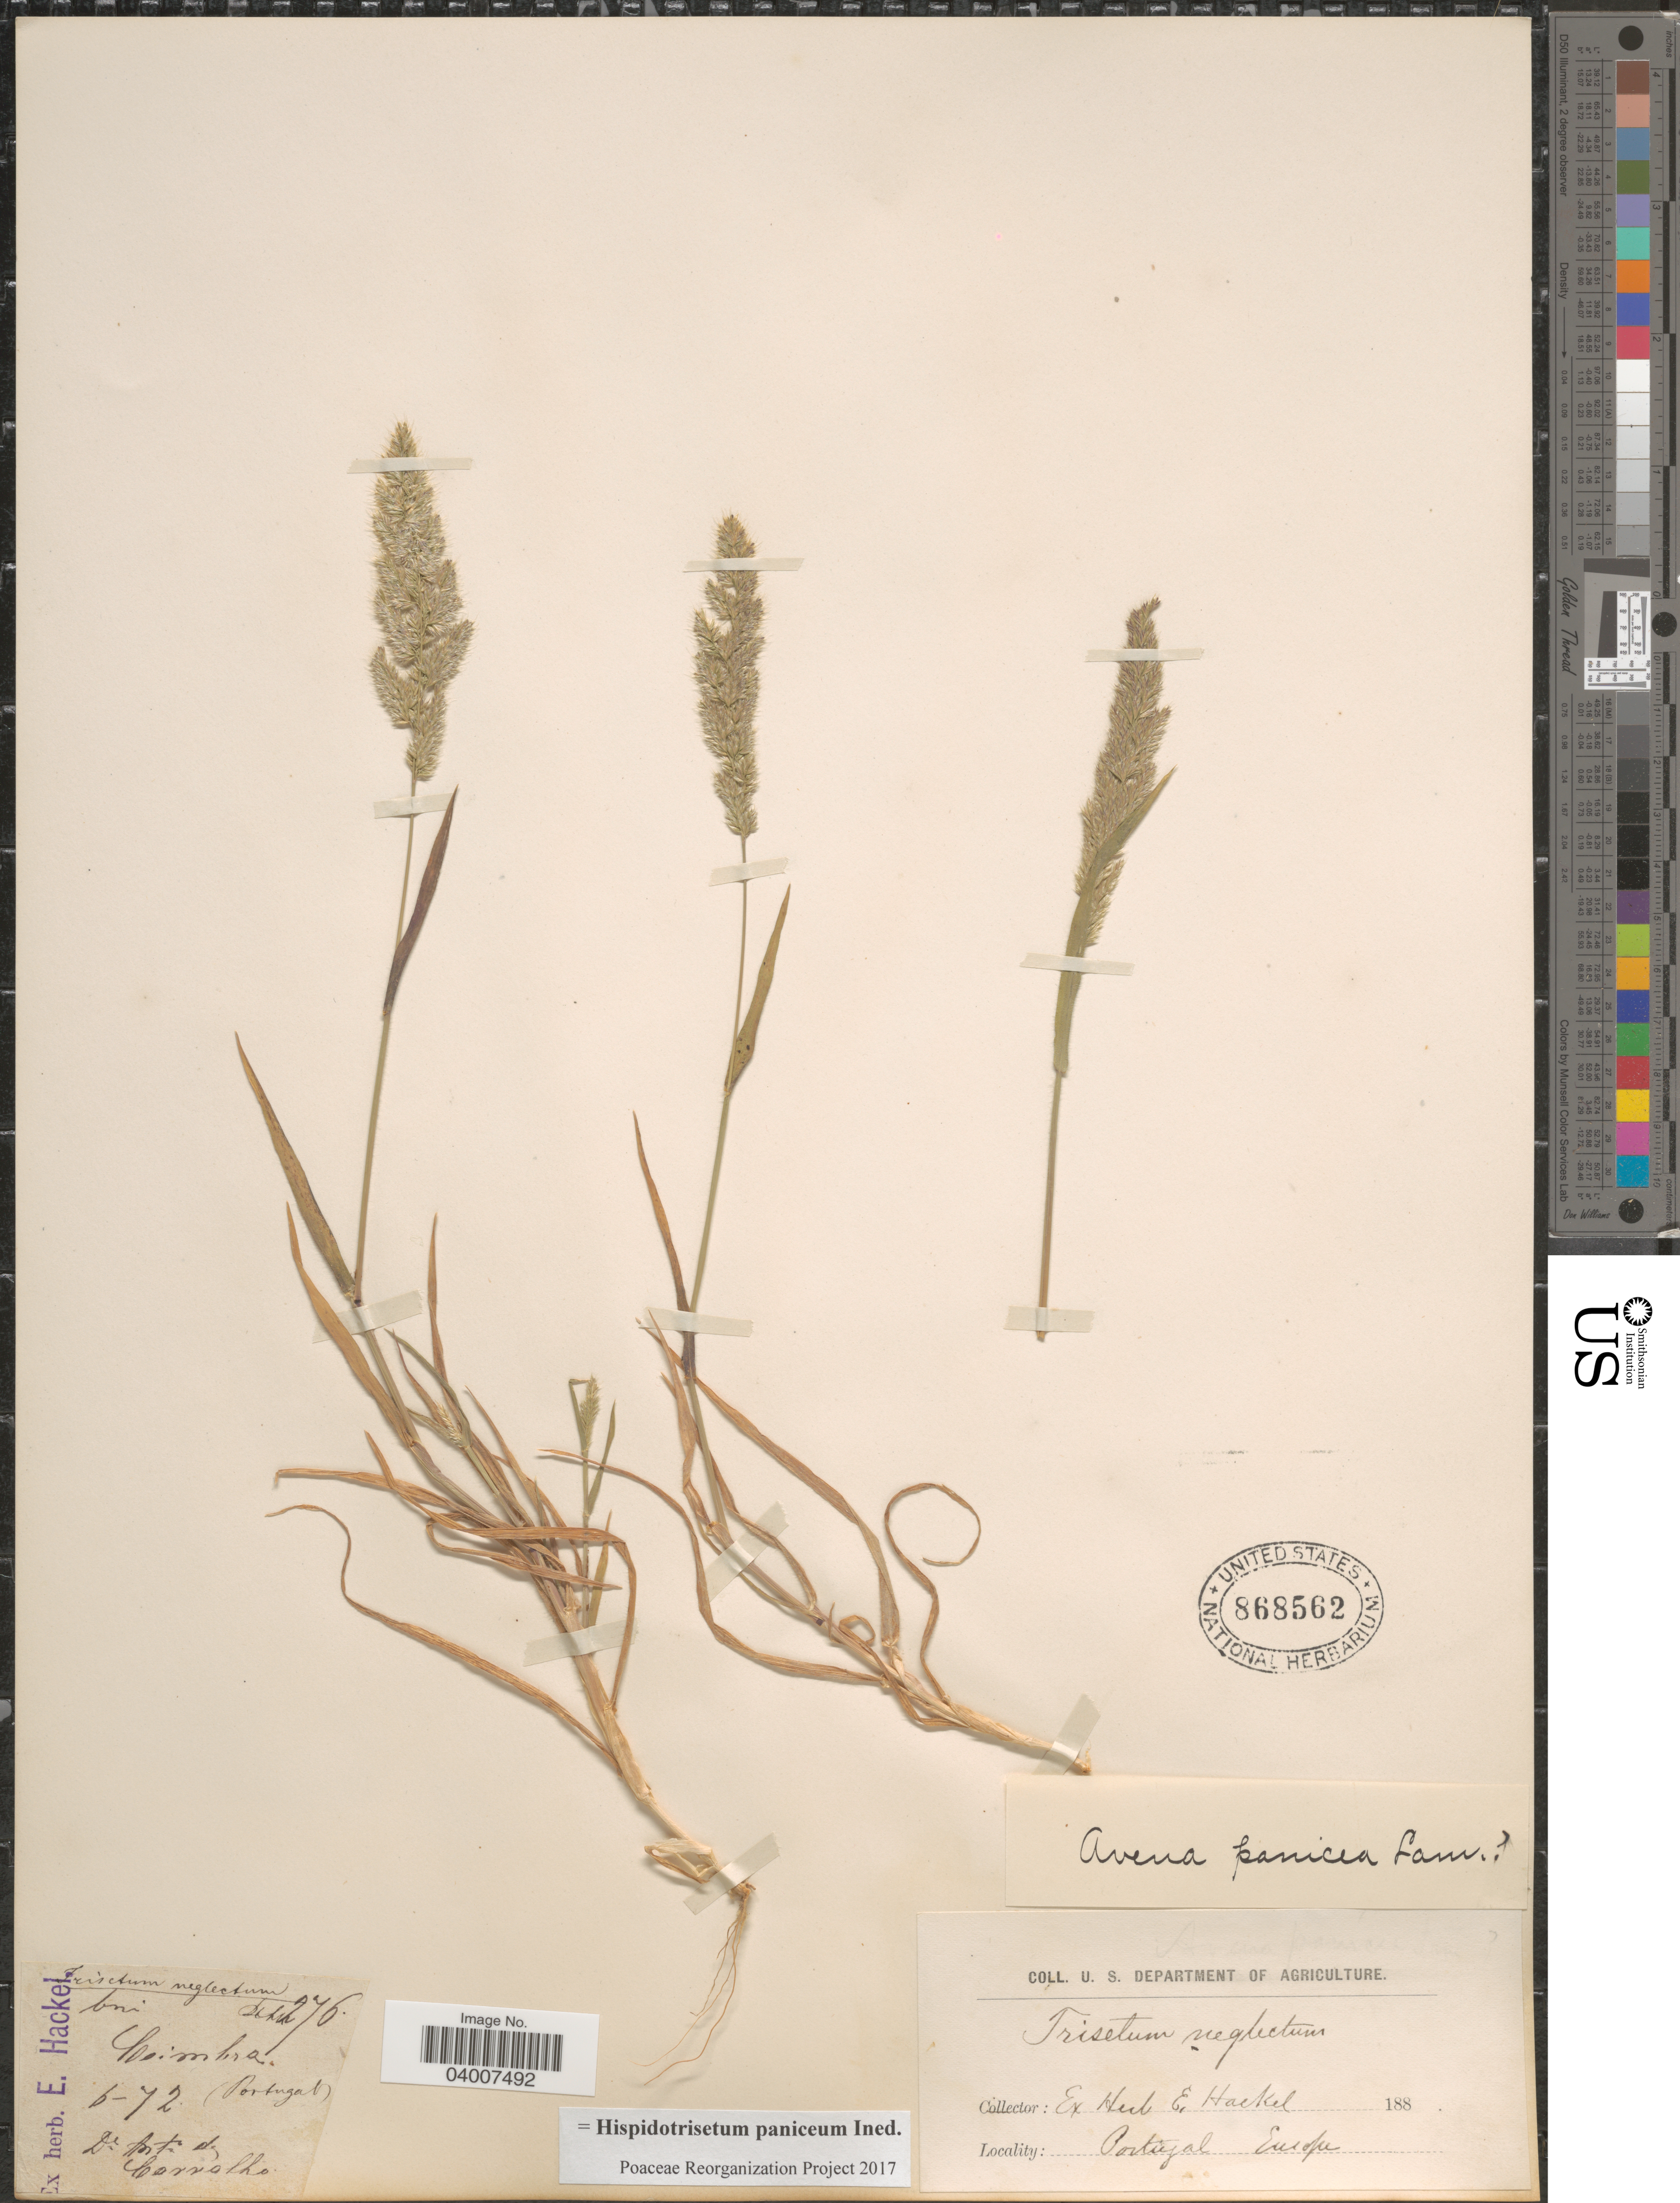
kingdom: Plantae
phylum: Tracheophyta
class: Liliopsida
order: Poales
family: Poaceae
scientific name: Hispidotrisetum paniceum ined.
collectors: A. Carvalho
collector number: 276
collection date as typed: Transcribed d/m/y: /6/72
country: Portugal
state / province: Coimbra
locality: Europe.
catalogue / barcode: US 868562